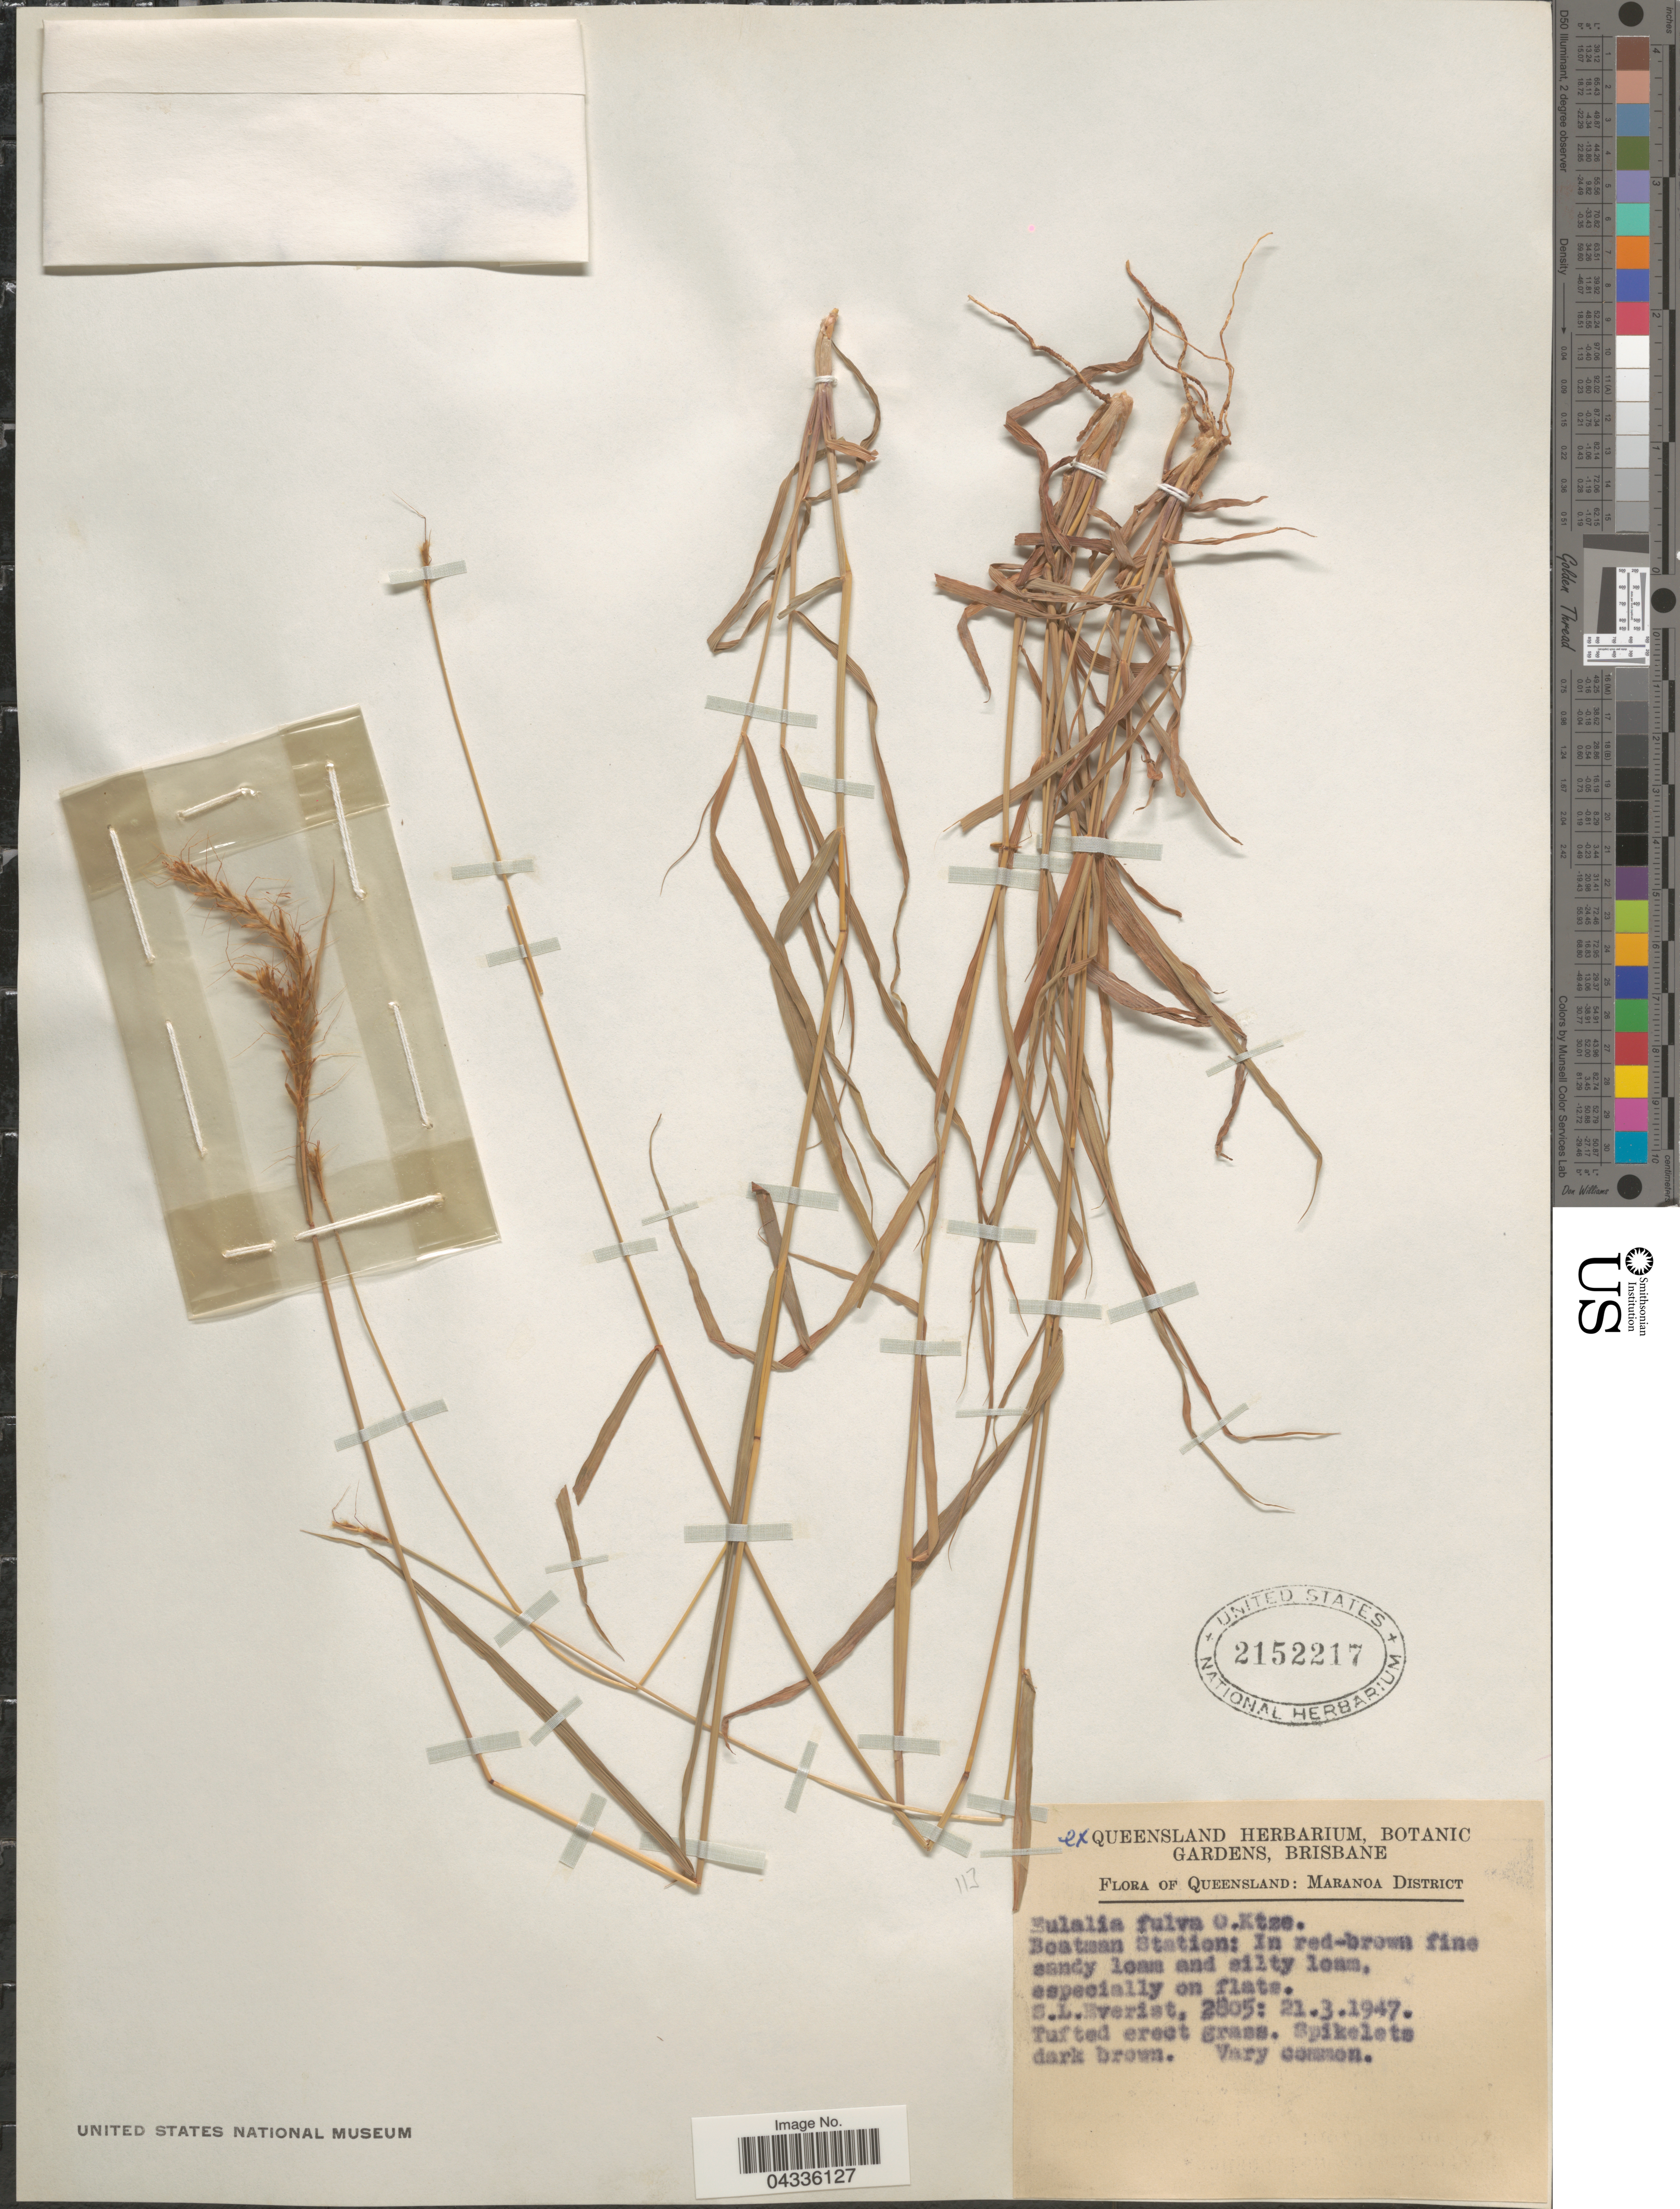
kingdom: Plantae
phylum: Tracheophyta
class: Liliopsida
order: Poales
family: Poaceae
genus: Eulalia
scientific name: Eulalia aurea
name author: (Bory) Kunth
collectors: S. Everist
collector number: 2805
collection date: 1947-03-21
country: Australia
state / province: Queensland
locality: Maranoa District. Boataan Station.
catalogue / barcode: US 2152217